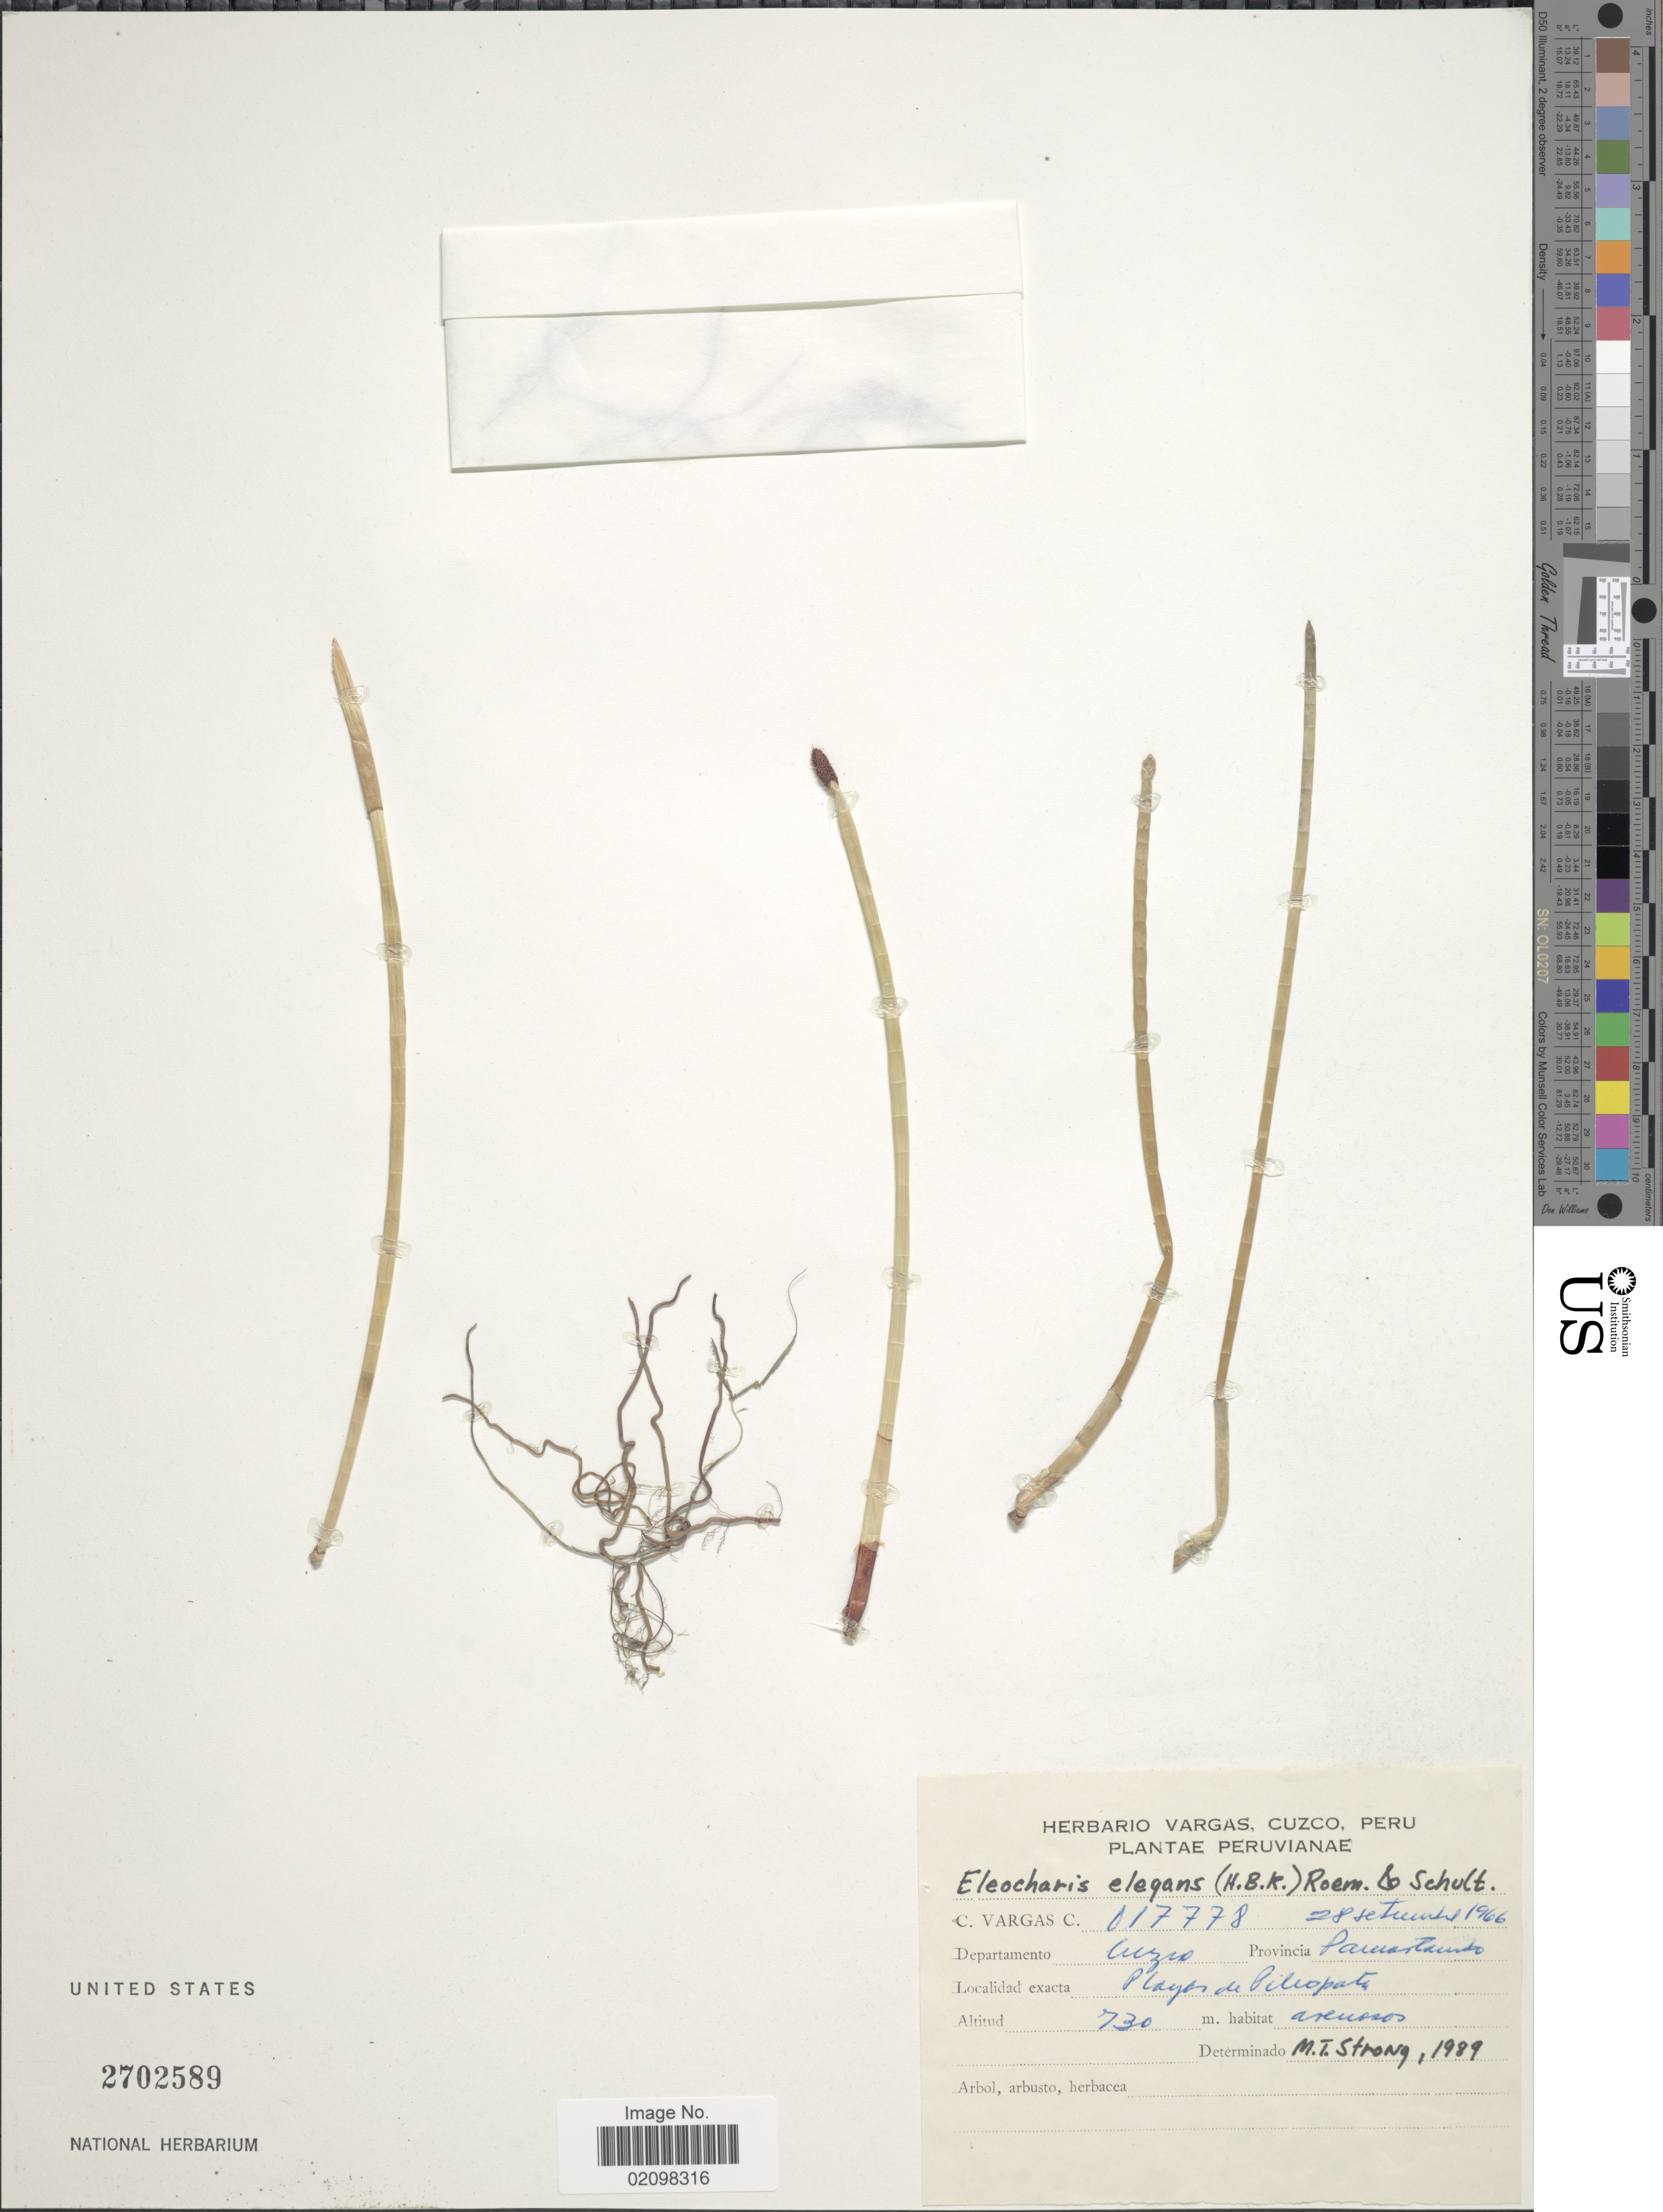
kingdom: Plantae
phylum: Tracheophyta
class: Liliopsida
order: Poales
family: Cyperaceae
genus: Eleocharis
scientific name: Eleocharis elegans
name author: (Kunth) Roem. & Schult.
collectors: C. Vargas Calderón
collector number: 117778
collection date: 1966-09-08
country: Peru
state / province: Cusco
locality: Provincia Paucartambo. Playas de Pilcopata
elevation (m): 730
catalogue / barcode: US 2702589